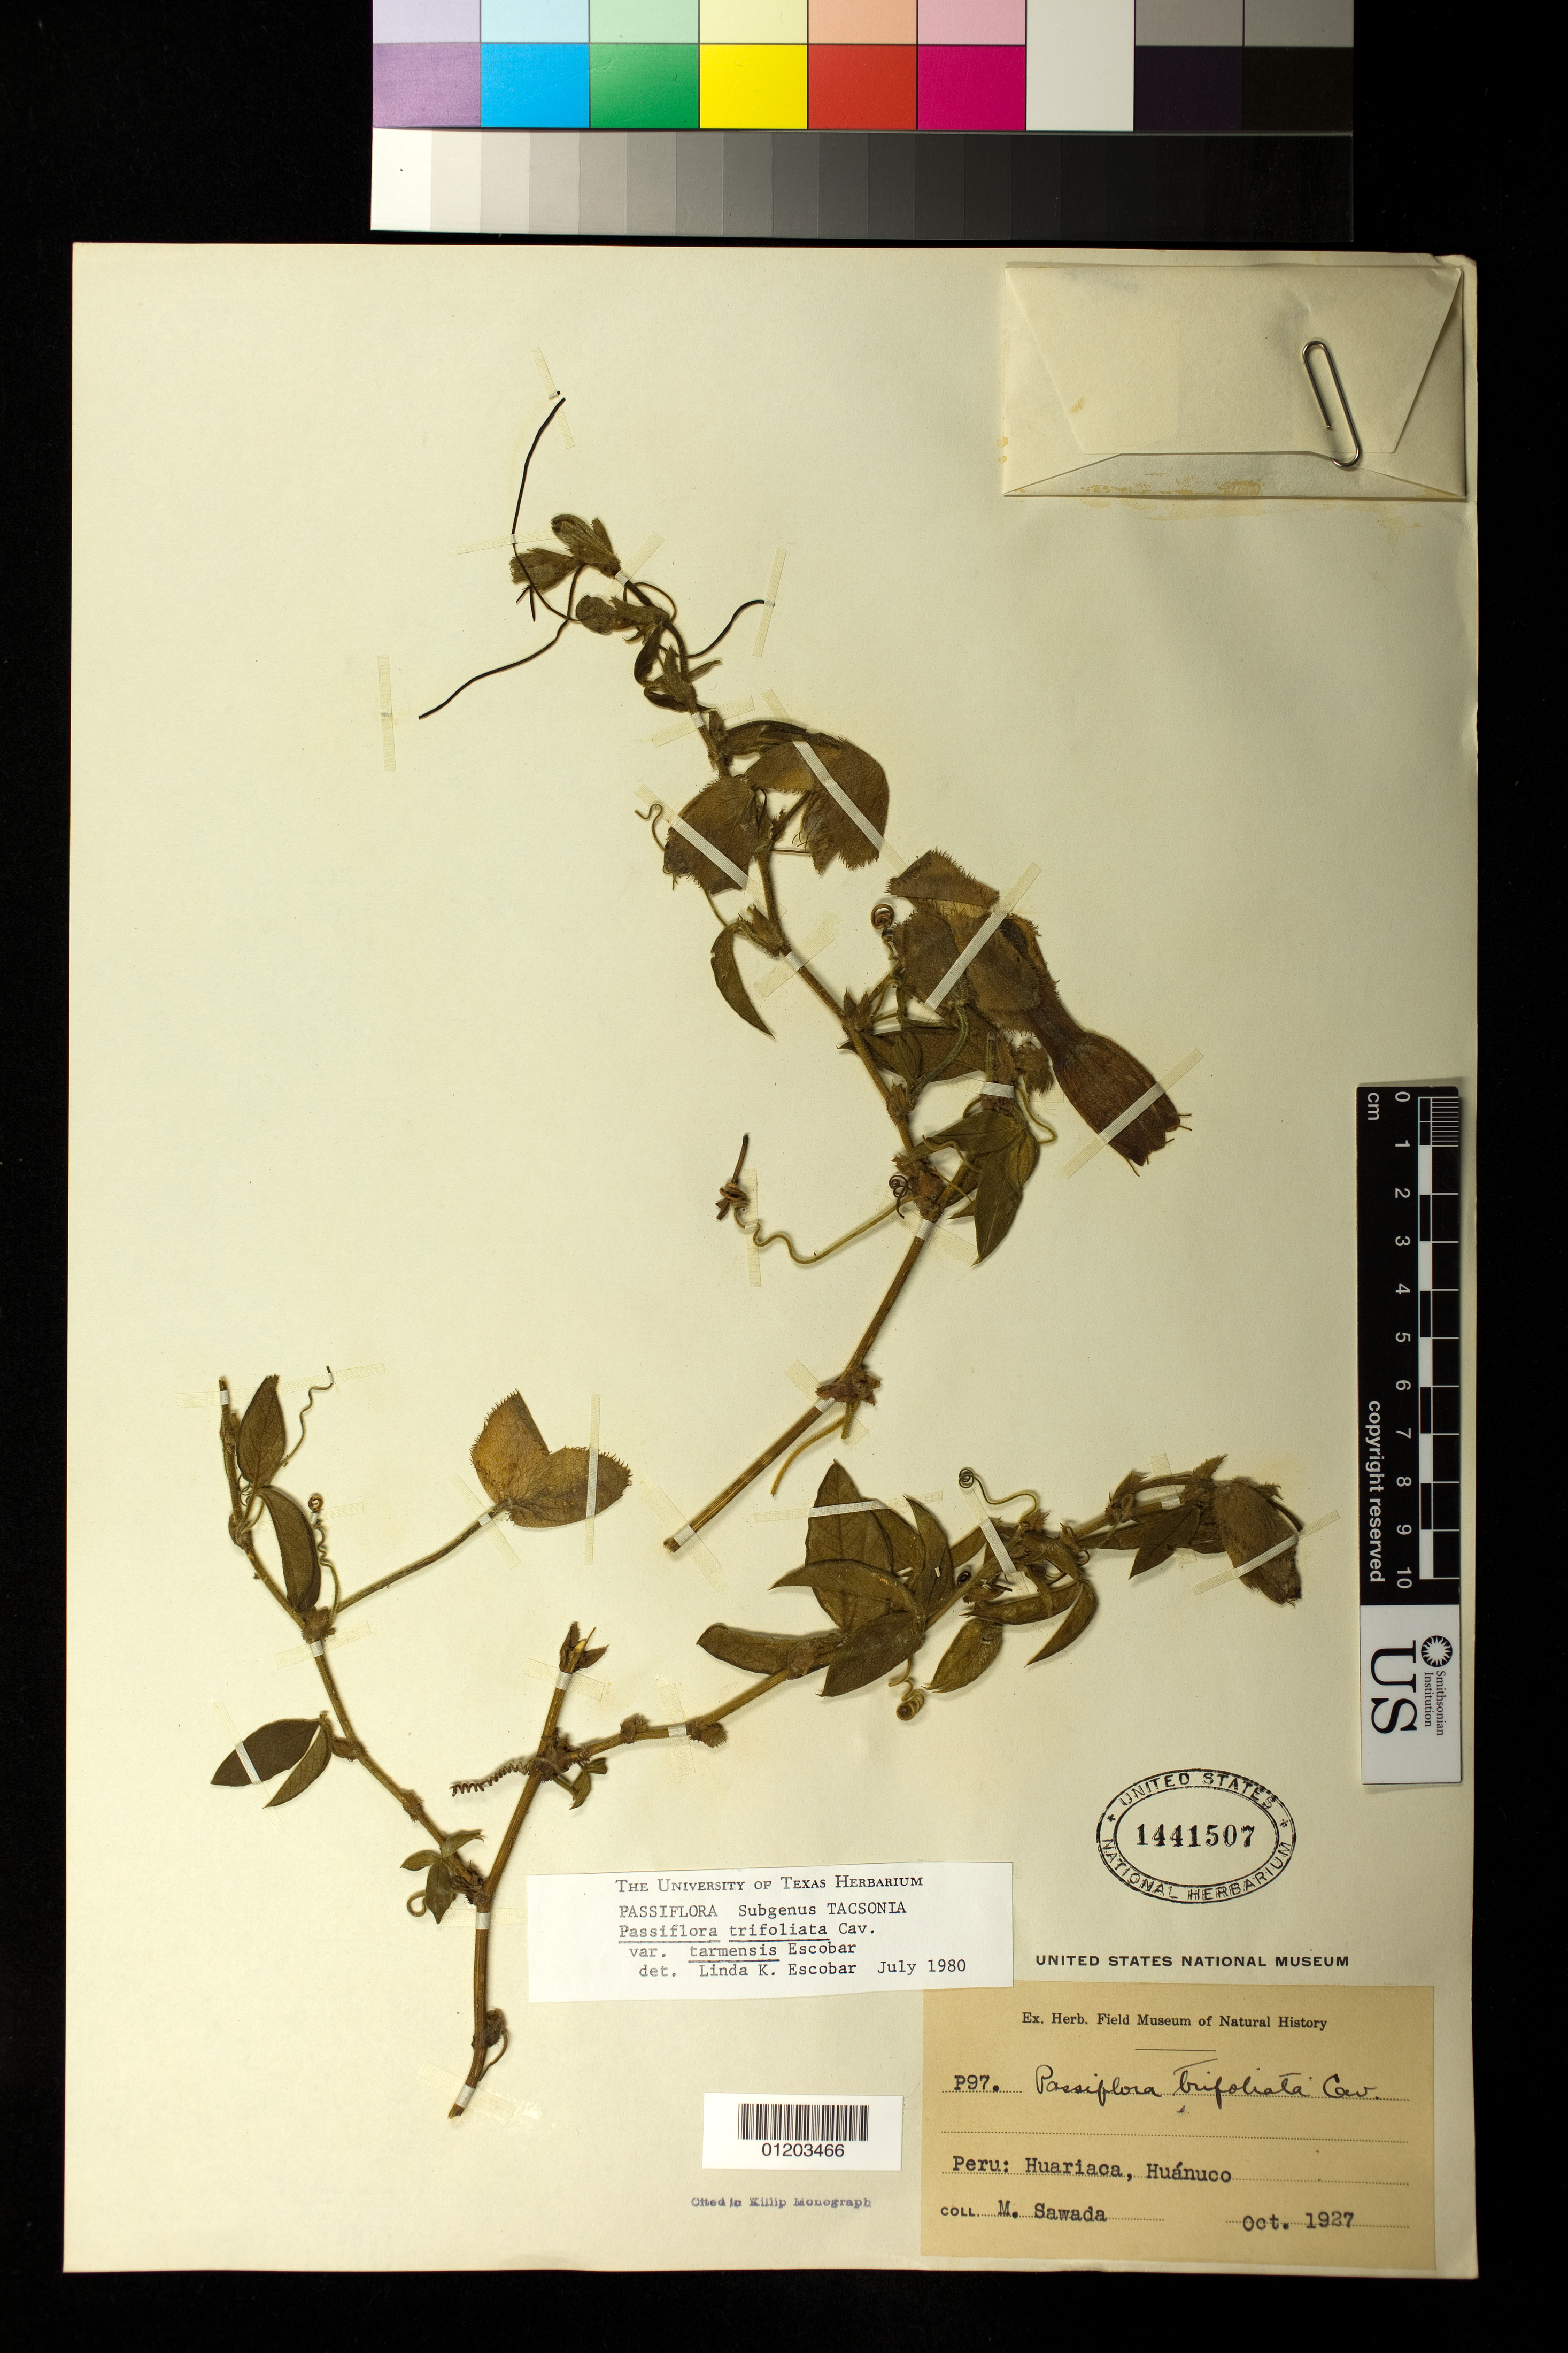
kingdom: Plantae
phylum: Tracheophyta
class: Magnoliopsida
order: Malpighiales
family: Passifloraceae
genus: Passiflora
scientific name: Passiflora trifoliata var. tarmensis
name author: L.K. Escobar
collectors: M. Sawada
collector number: P97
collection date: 1927-10-01/1927-10-30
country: Peru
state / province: Pasco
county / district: Pasco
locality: Huariaca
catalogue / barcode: US 1441507